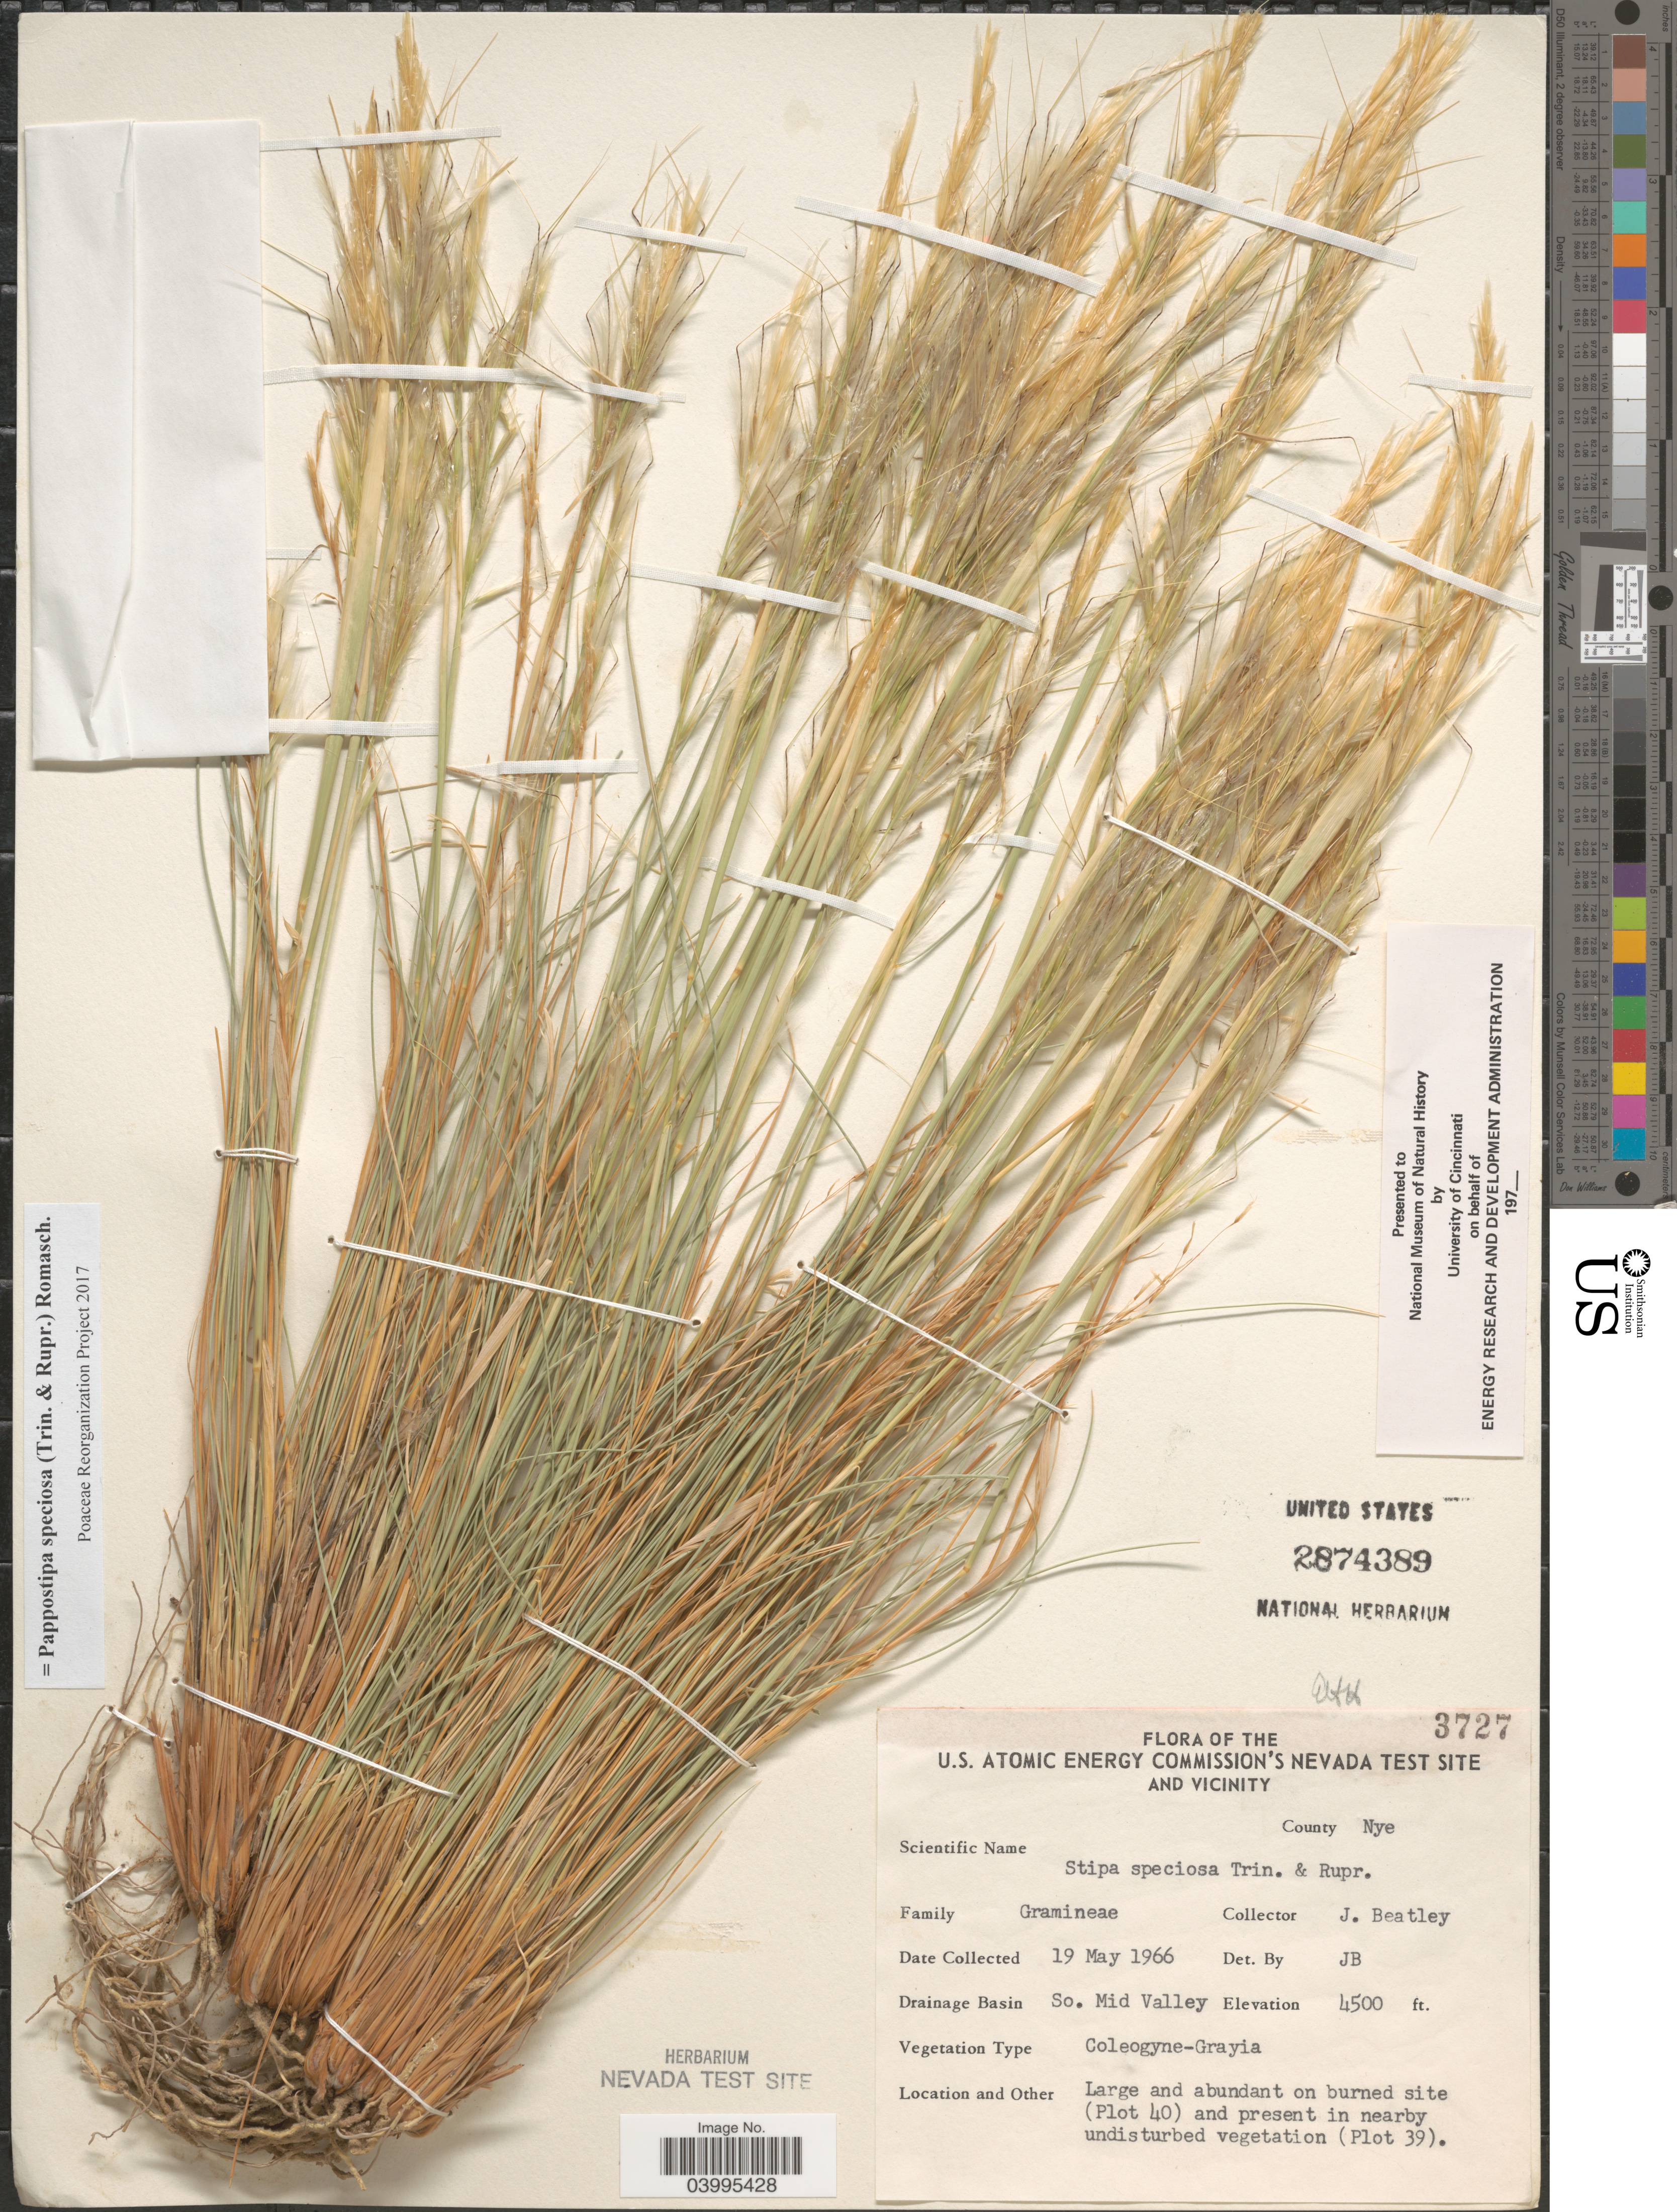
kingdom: Plantae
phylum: Tracheophyta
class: Liliopsida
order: Poales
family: Poaceae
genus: Pappostipa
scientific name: Pappostipa speciosa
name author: (Trin. & Rupr.) Romasch.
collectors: J. C. Beatley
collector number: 3727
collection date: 1966-05-19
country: United States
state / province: Nevada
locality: The U.S. Atomic Energy Commission's Nevada Test Site and Vicinity. County Nye. Drainage Basin So. Mid Valley. On burned site (Plot 40) and present in nearby undisturbed vegetation (Plot 39).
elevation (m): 1372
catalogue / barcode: US 2874389